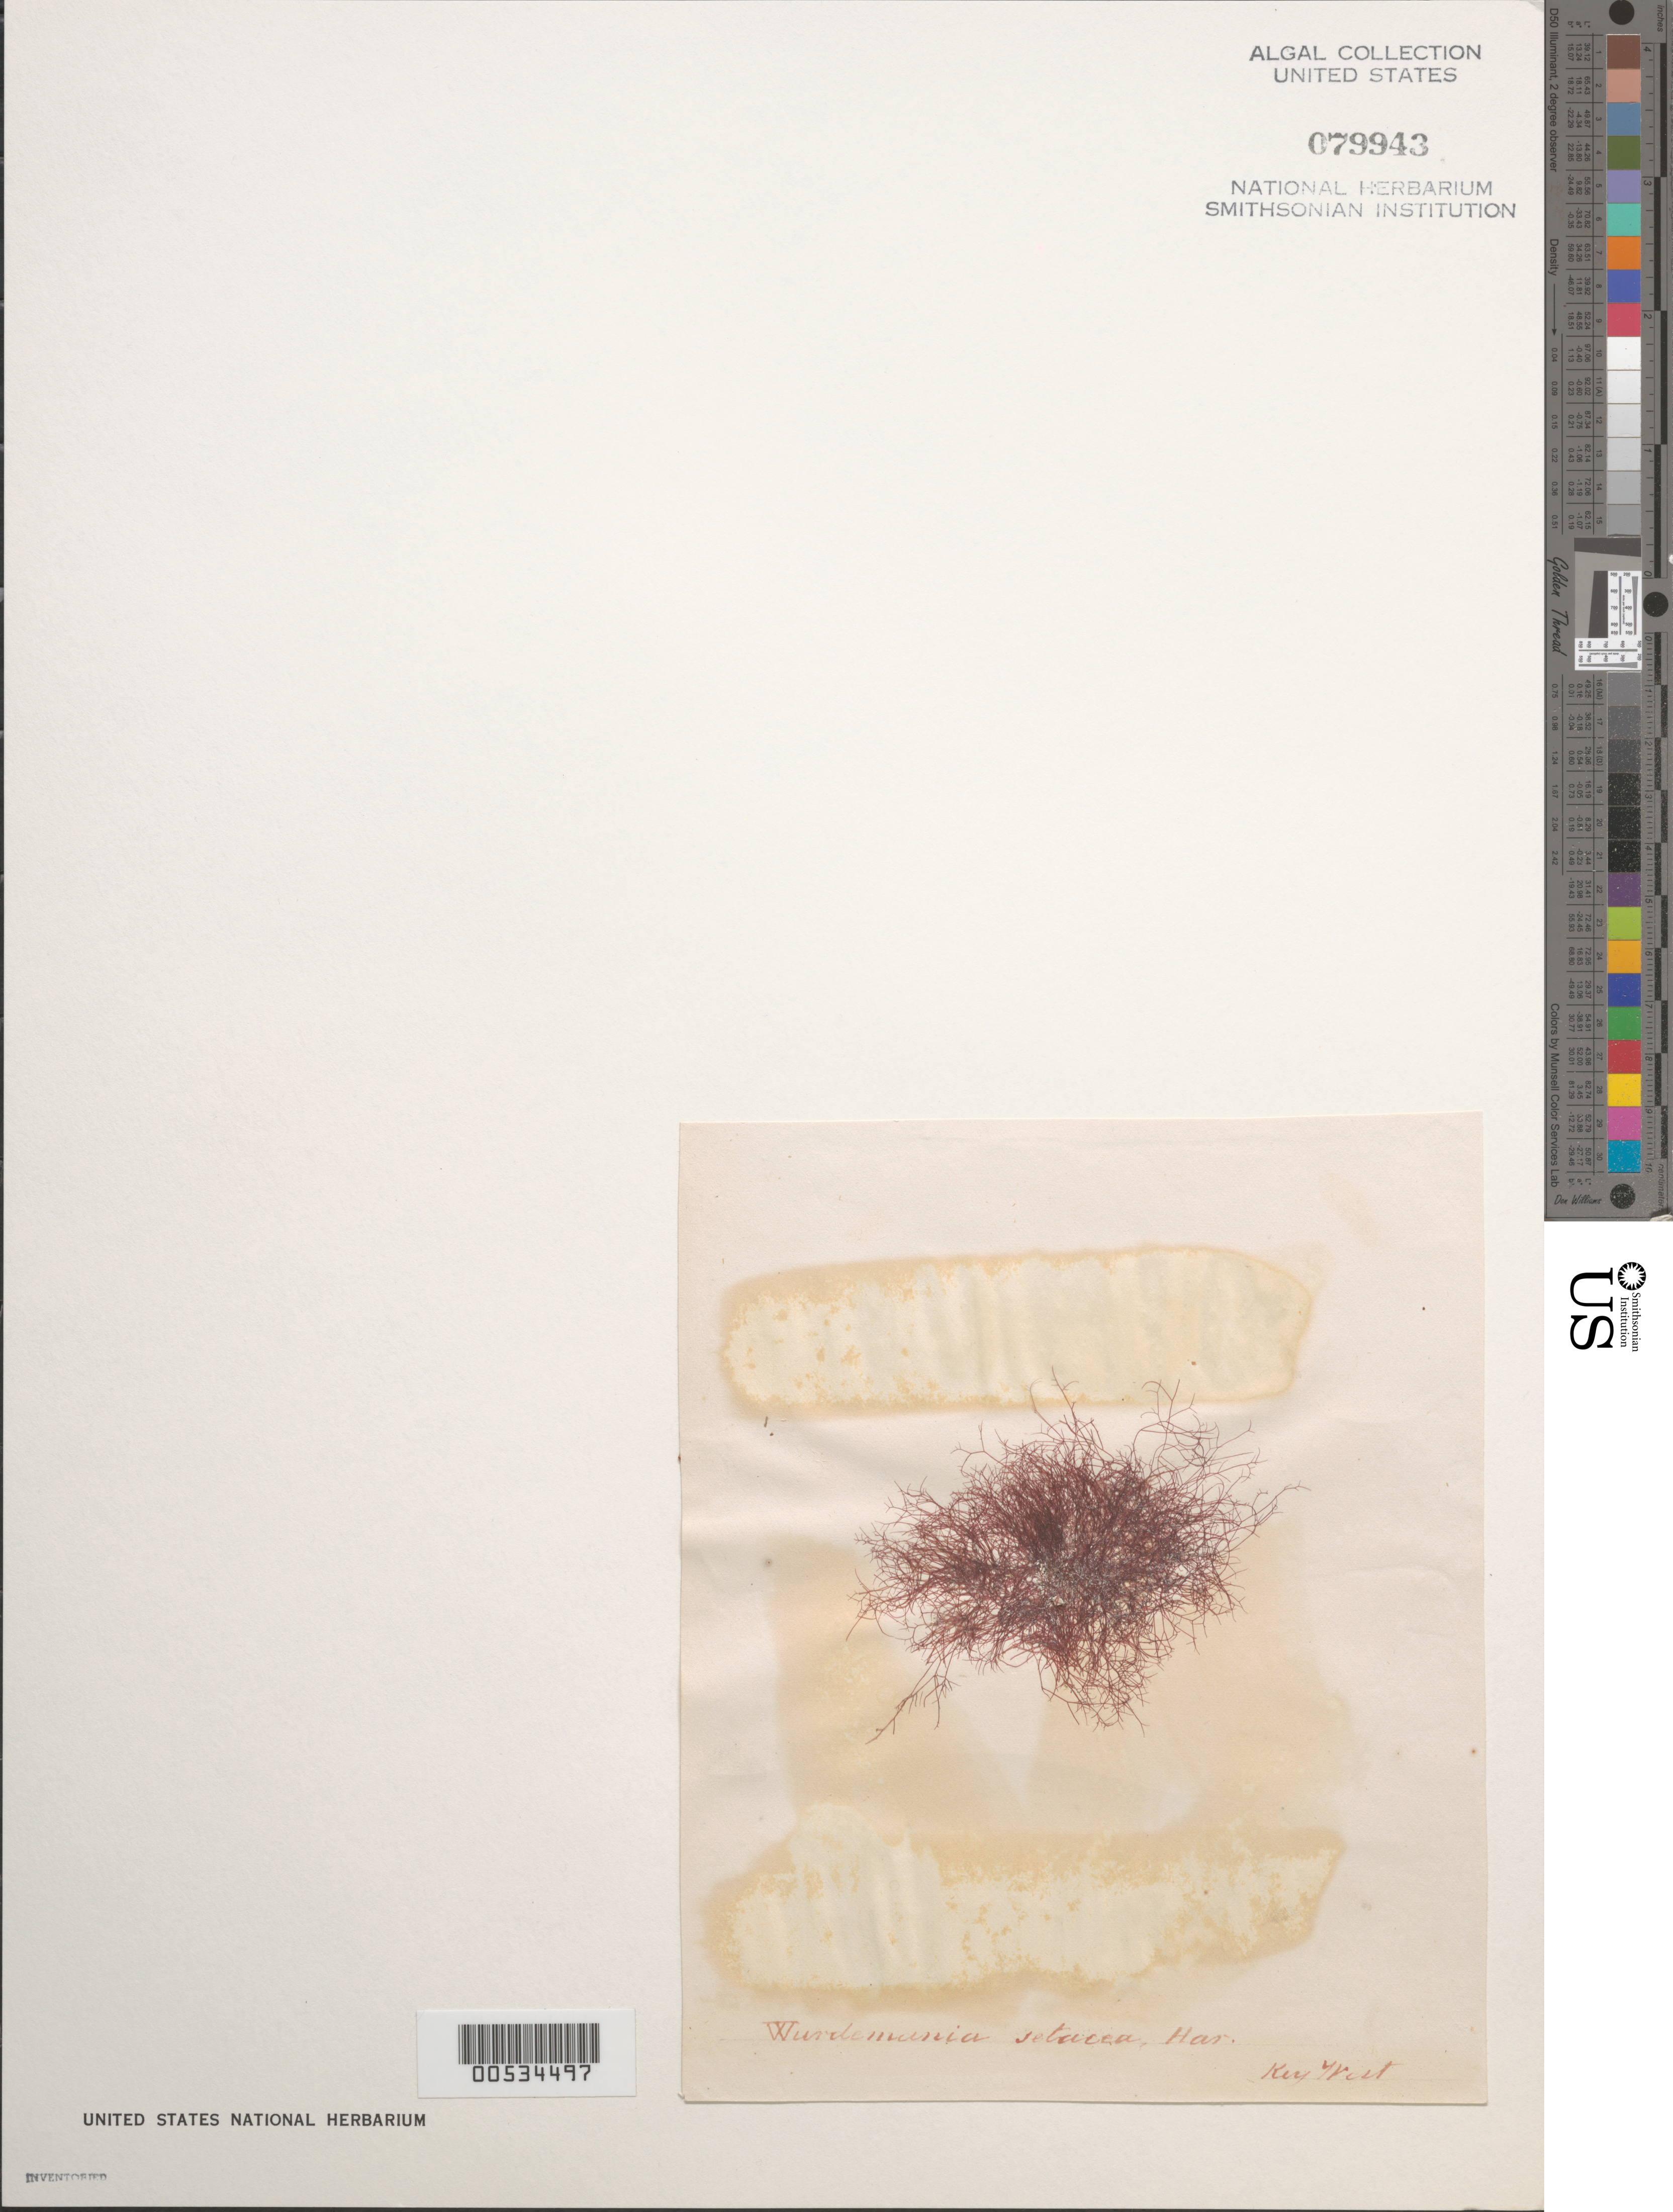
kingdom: Plantae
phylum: Rhodophyta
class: Florideophyceae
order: Gigartinales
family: Solieriaceae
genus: Wurdemannia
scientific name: Wurdemannia miniata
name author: (Spreng.) Feldmann & G. Hamel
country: United States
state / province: Florida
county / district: Monroe County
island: Key West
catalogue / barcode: US 79943